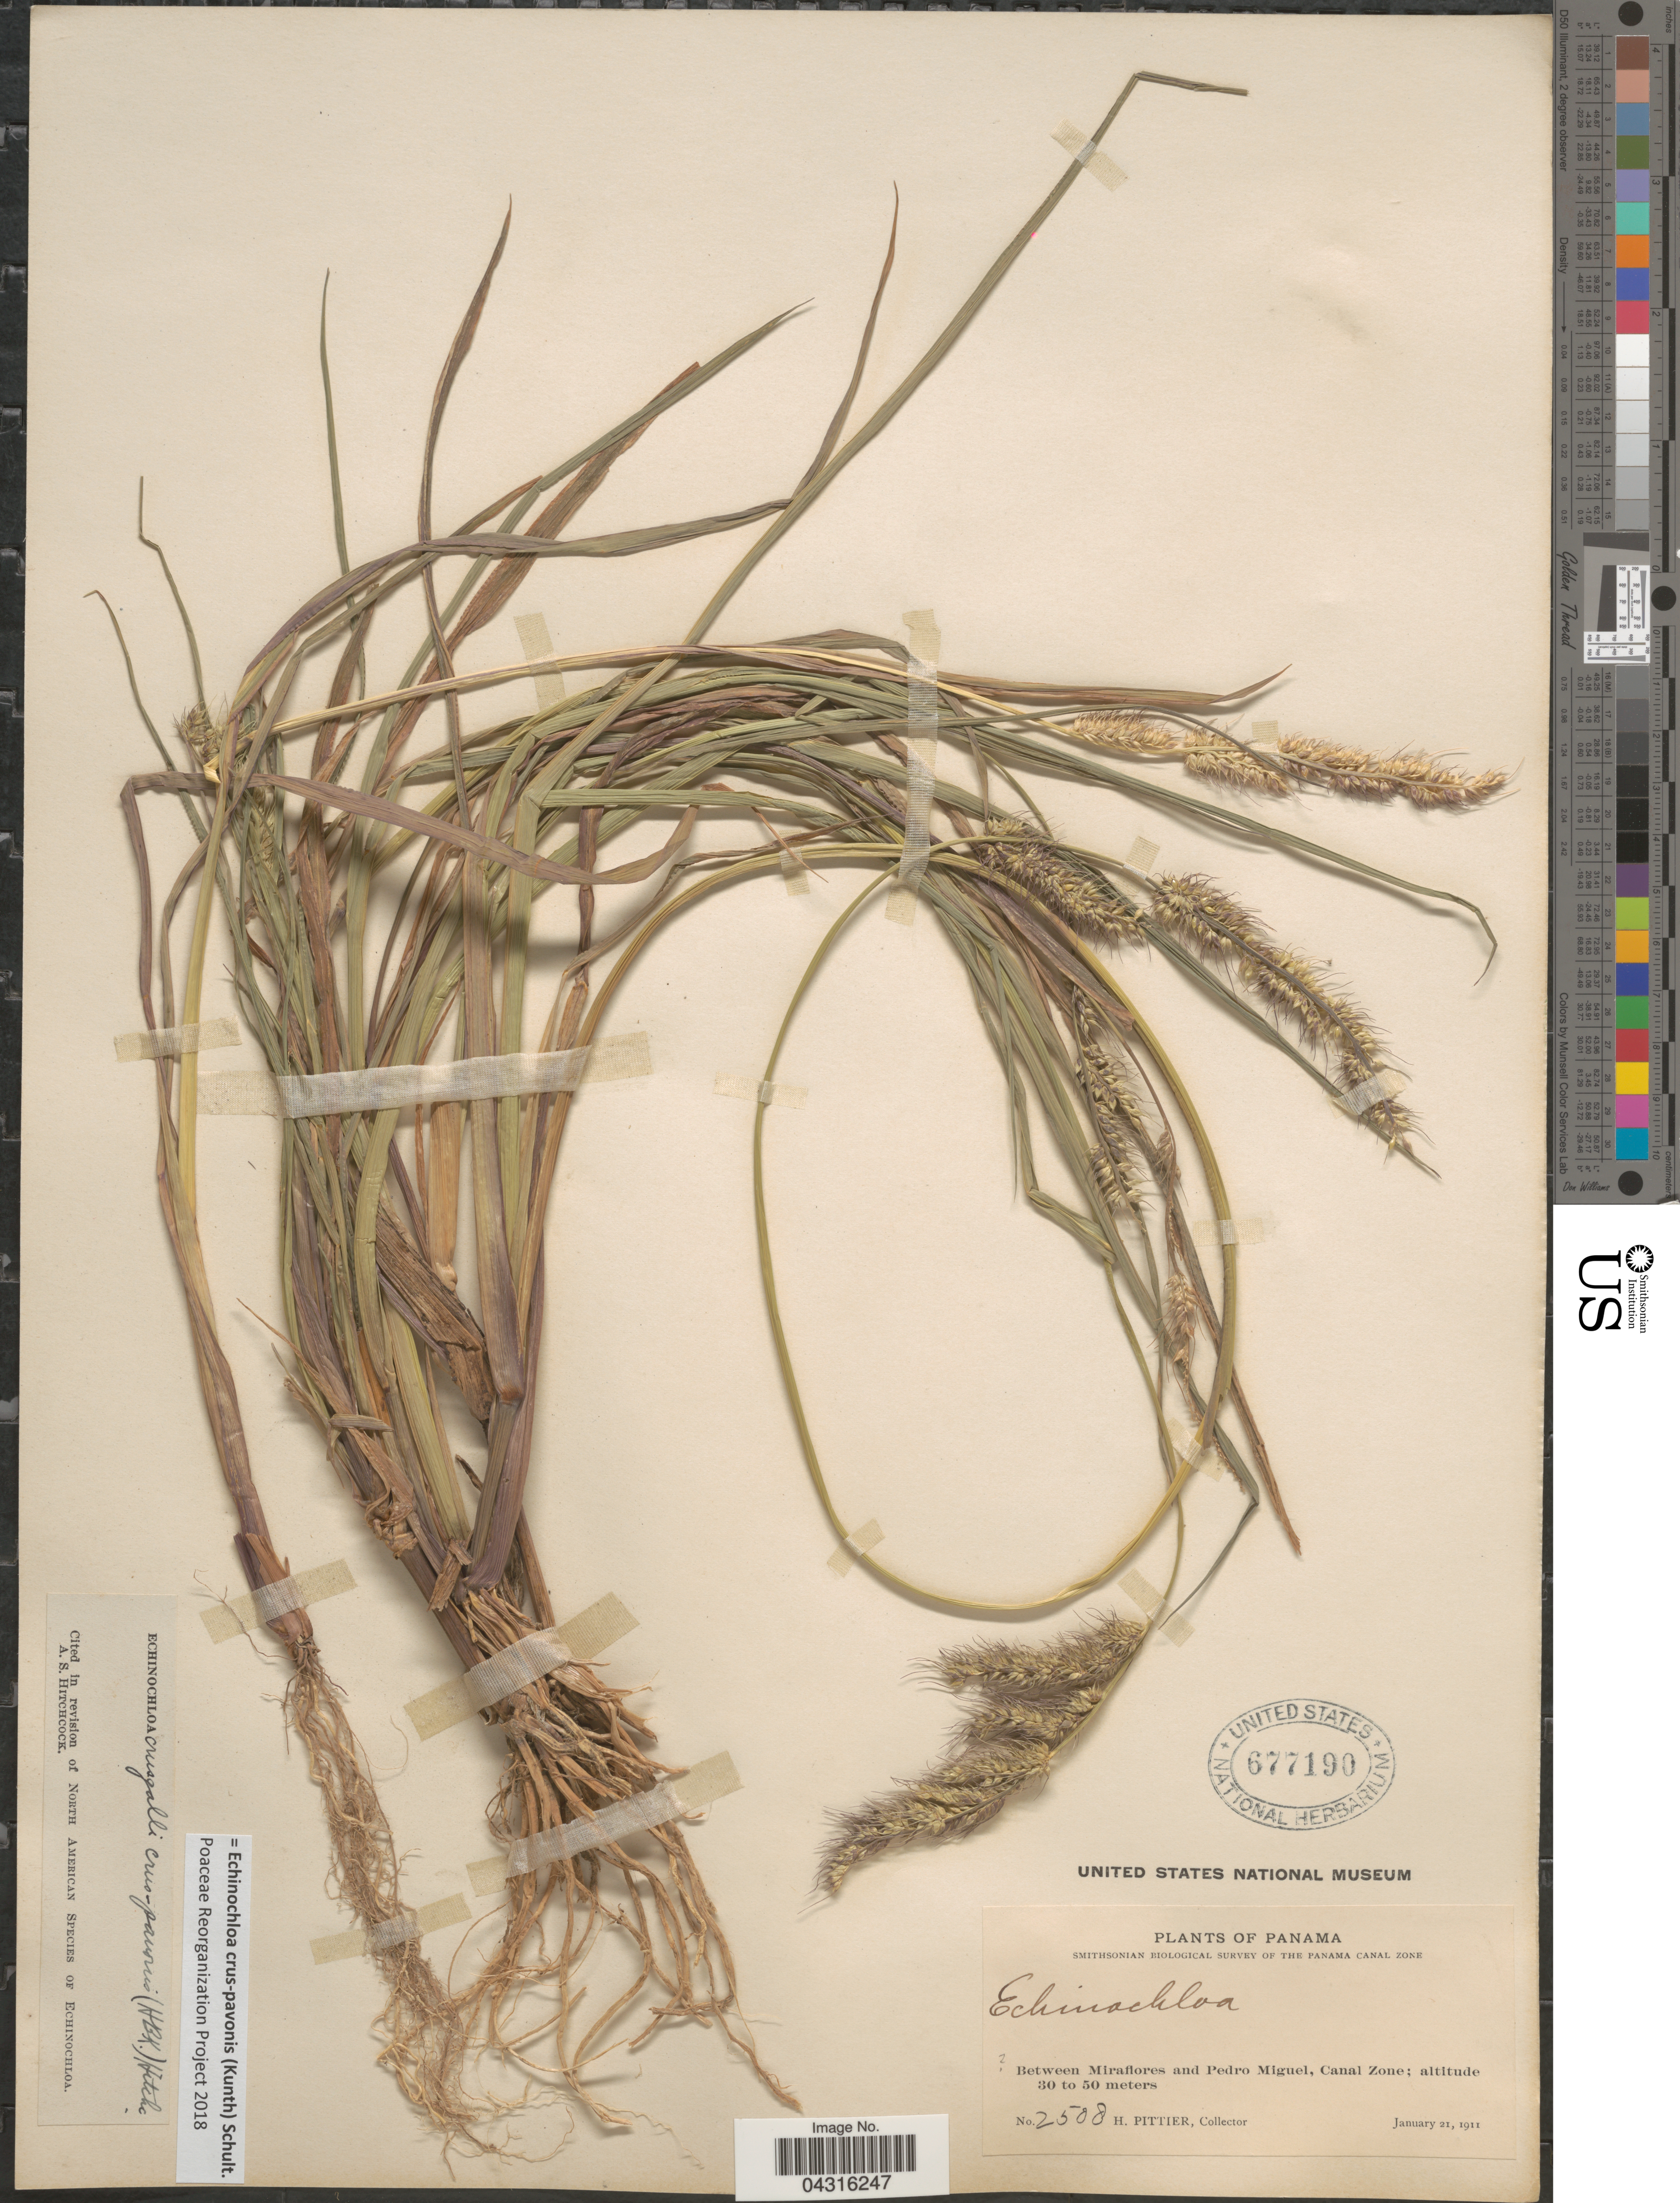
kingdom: Plantae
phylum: Tracheophyta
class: Liliopsida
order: Poales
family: Poaceae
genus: Echinochloa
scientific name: Echinochloa crus-pavonis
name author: (Kunth) Schult.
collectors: H. F. Pittier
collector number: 2508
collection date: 1911-01-21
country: Panama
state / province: Colón / Panamá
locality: Smithsonian Biological Survey of the Panama Canal Zone. Between Miraflores and Pedro Miguel, Canal Zone.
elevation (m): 30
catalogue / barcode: US 677190